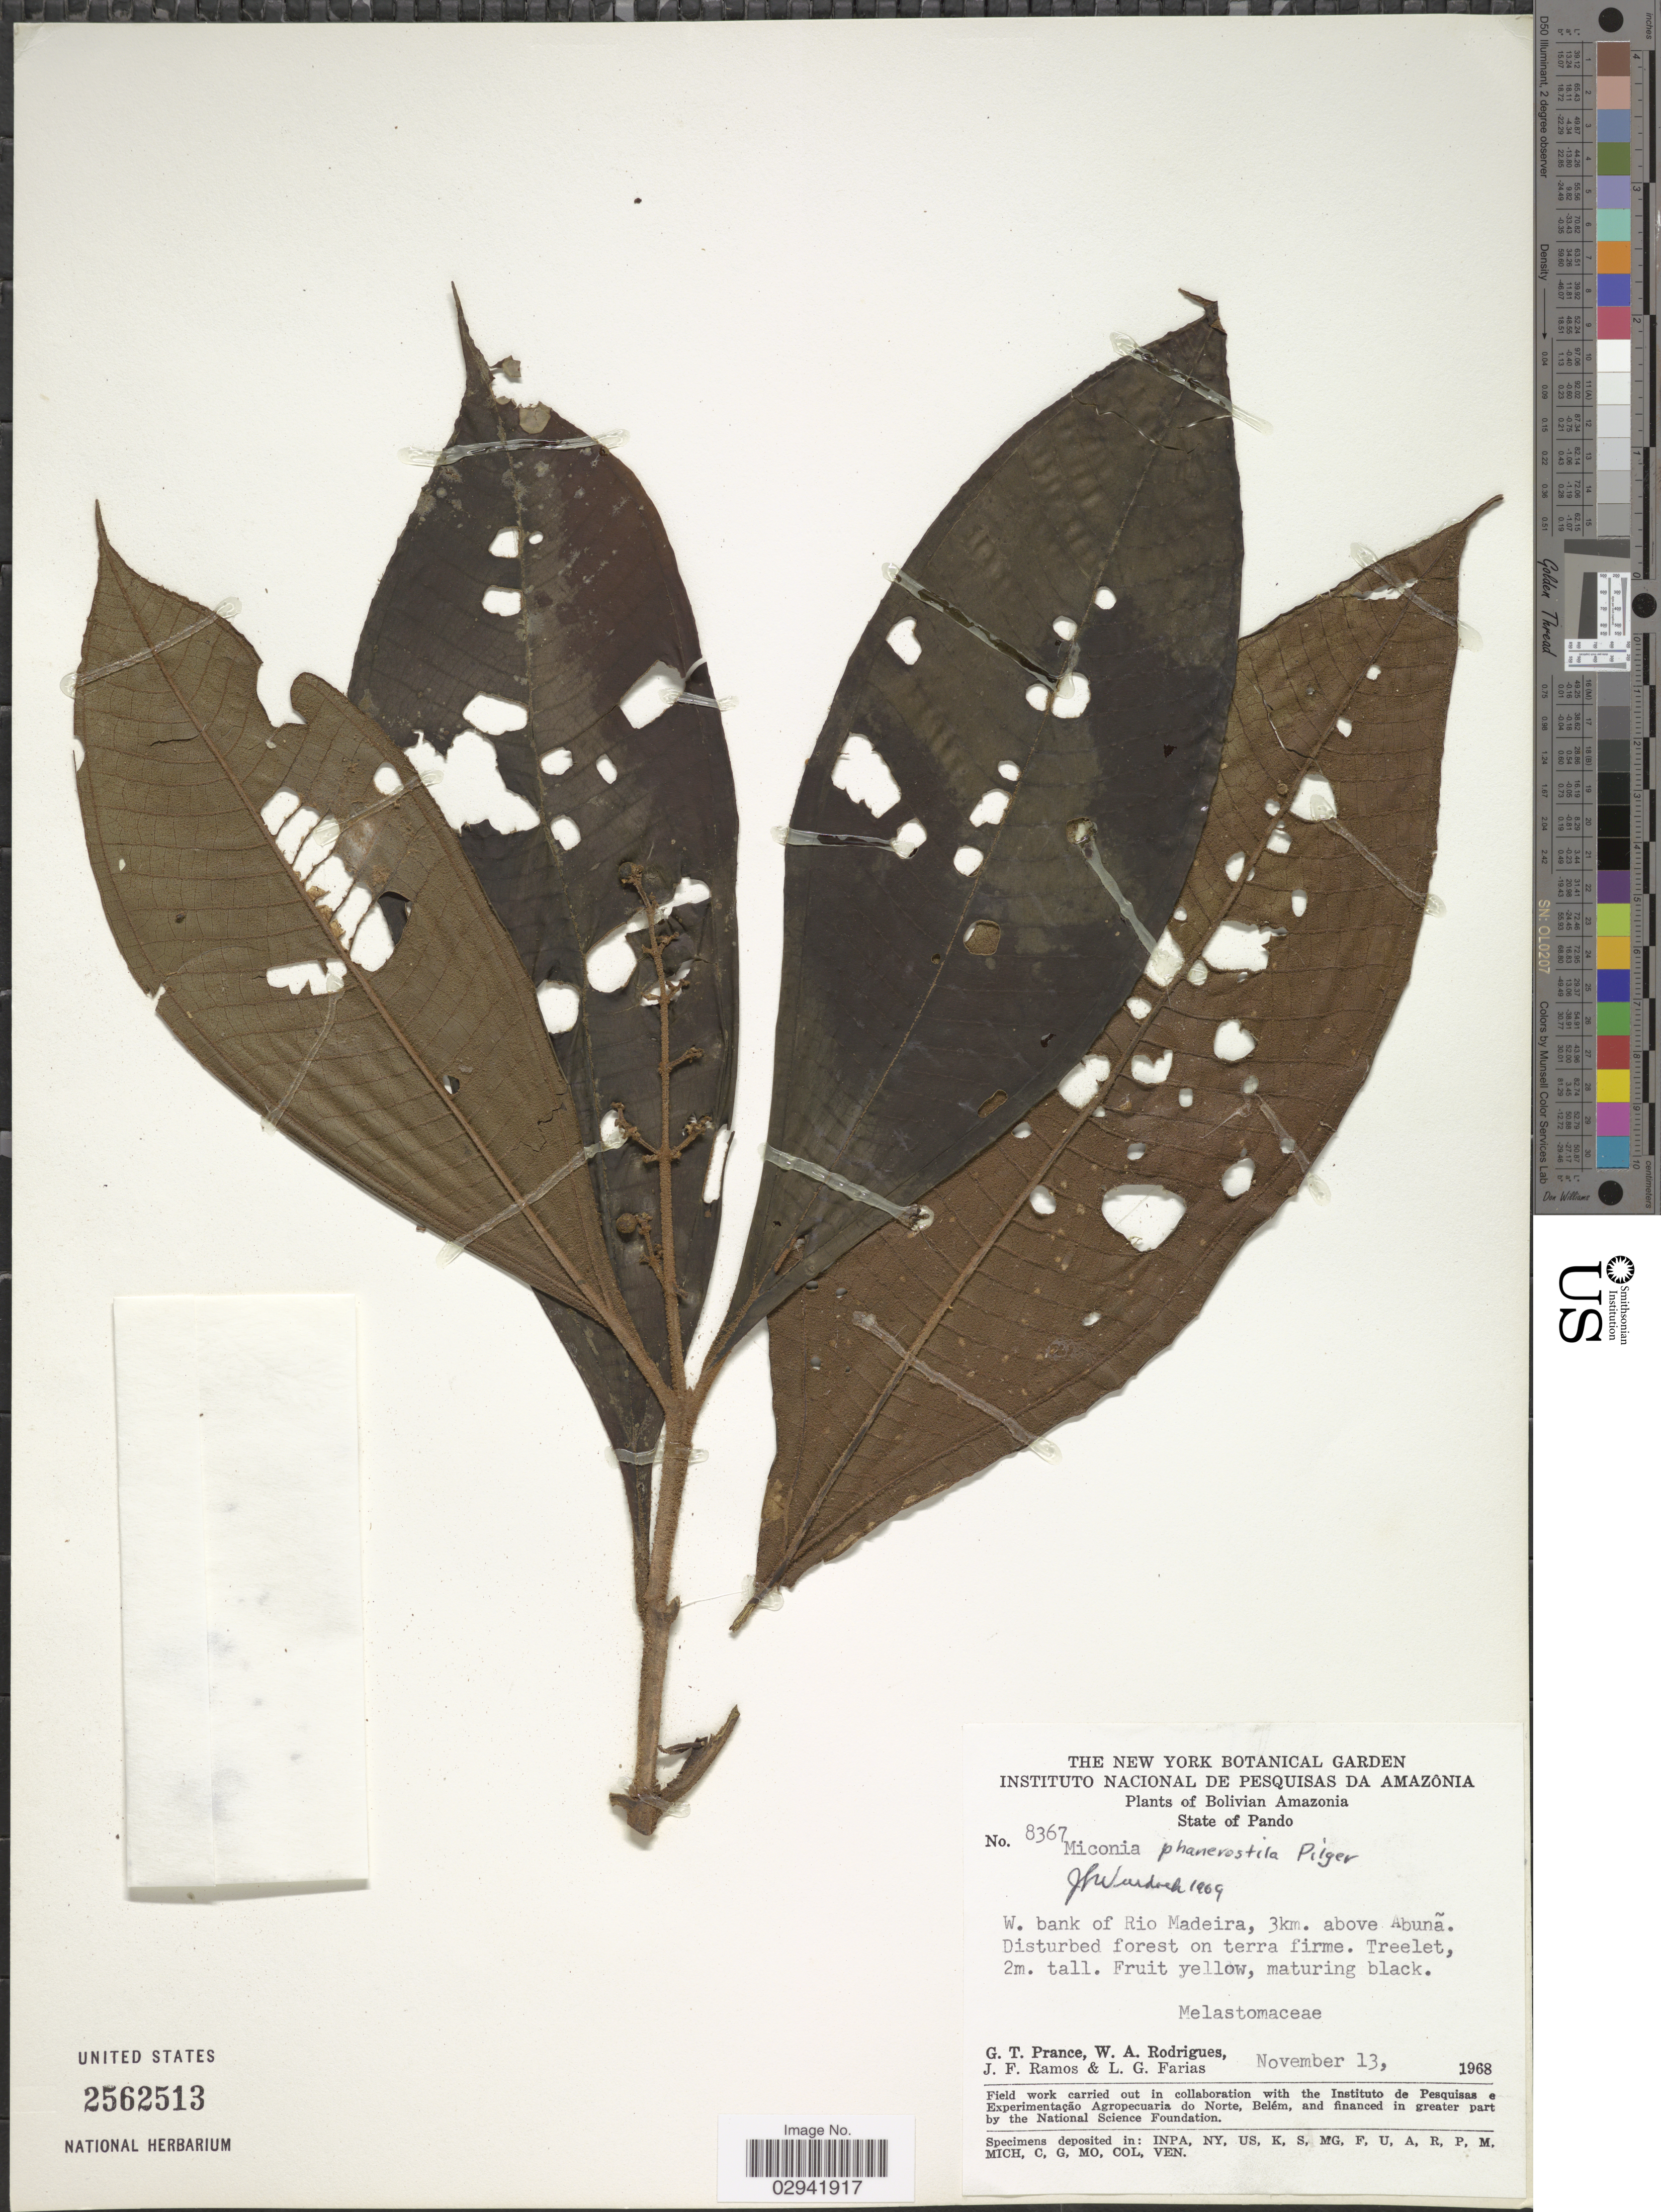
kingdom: Plantae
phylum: Tracheophyta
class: Magnoliopsida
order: Myrtales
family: Melastomataceae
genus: Miconia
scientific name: Miconia phanerostila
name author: Pilg.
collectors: G. T. Prance, W. A. Rodrigues, J. F. Ramos & L. G. Farias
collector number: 8367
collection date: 1968-11-13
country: Bolivia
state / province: Pando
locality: Bolivian Amazonia. W. bank of Rio Madeira, 3km. above Abuña.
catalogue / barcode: US 2562513